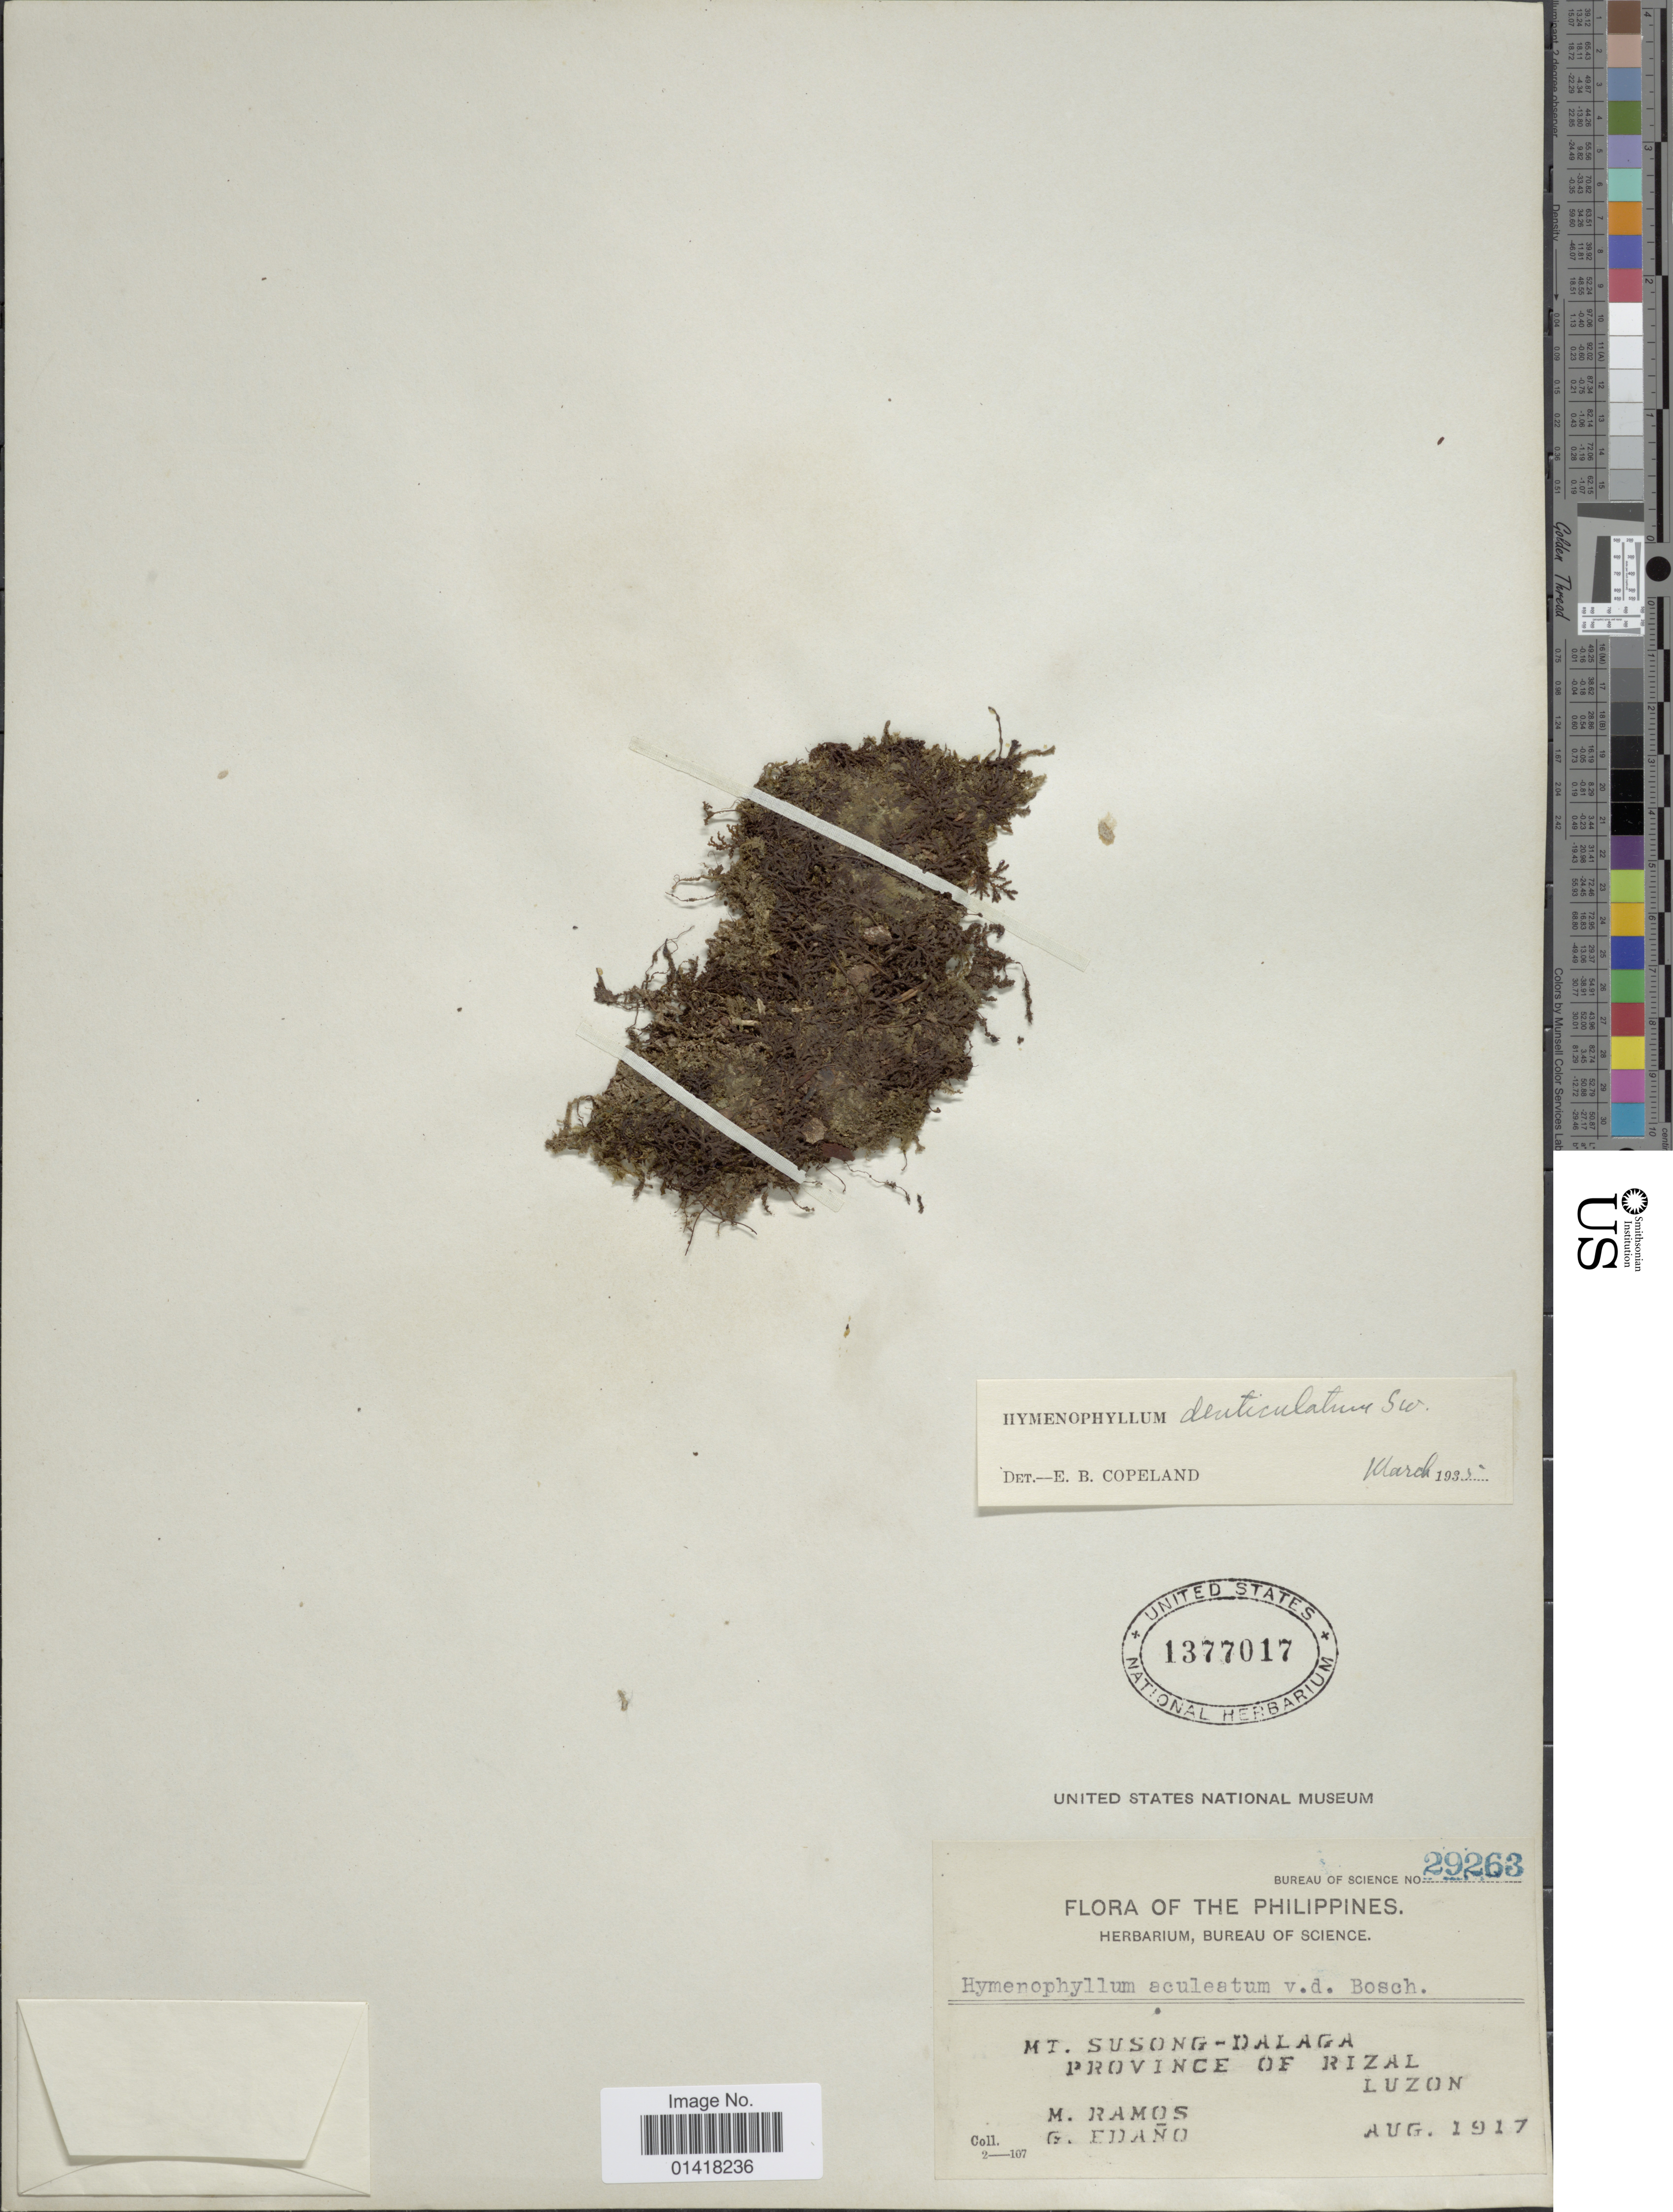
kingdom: Plantae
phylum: Tracheophyta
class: Polypodiopsida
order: Hymenophyllales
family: Hymenophyllaceae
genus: Hymenophyllum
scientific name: Hymenophyllum denticulatum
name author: Sw.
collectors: M. Ramos & G. Edaño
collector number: Bureau of Science 29263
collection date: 1917-08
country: Philippines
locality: The Philippines. Mt. Susong-Dalaga. Province Of Rizal. Luzon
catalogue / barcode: US 1377017